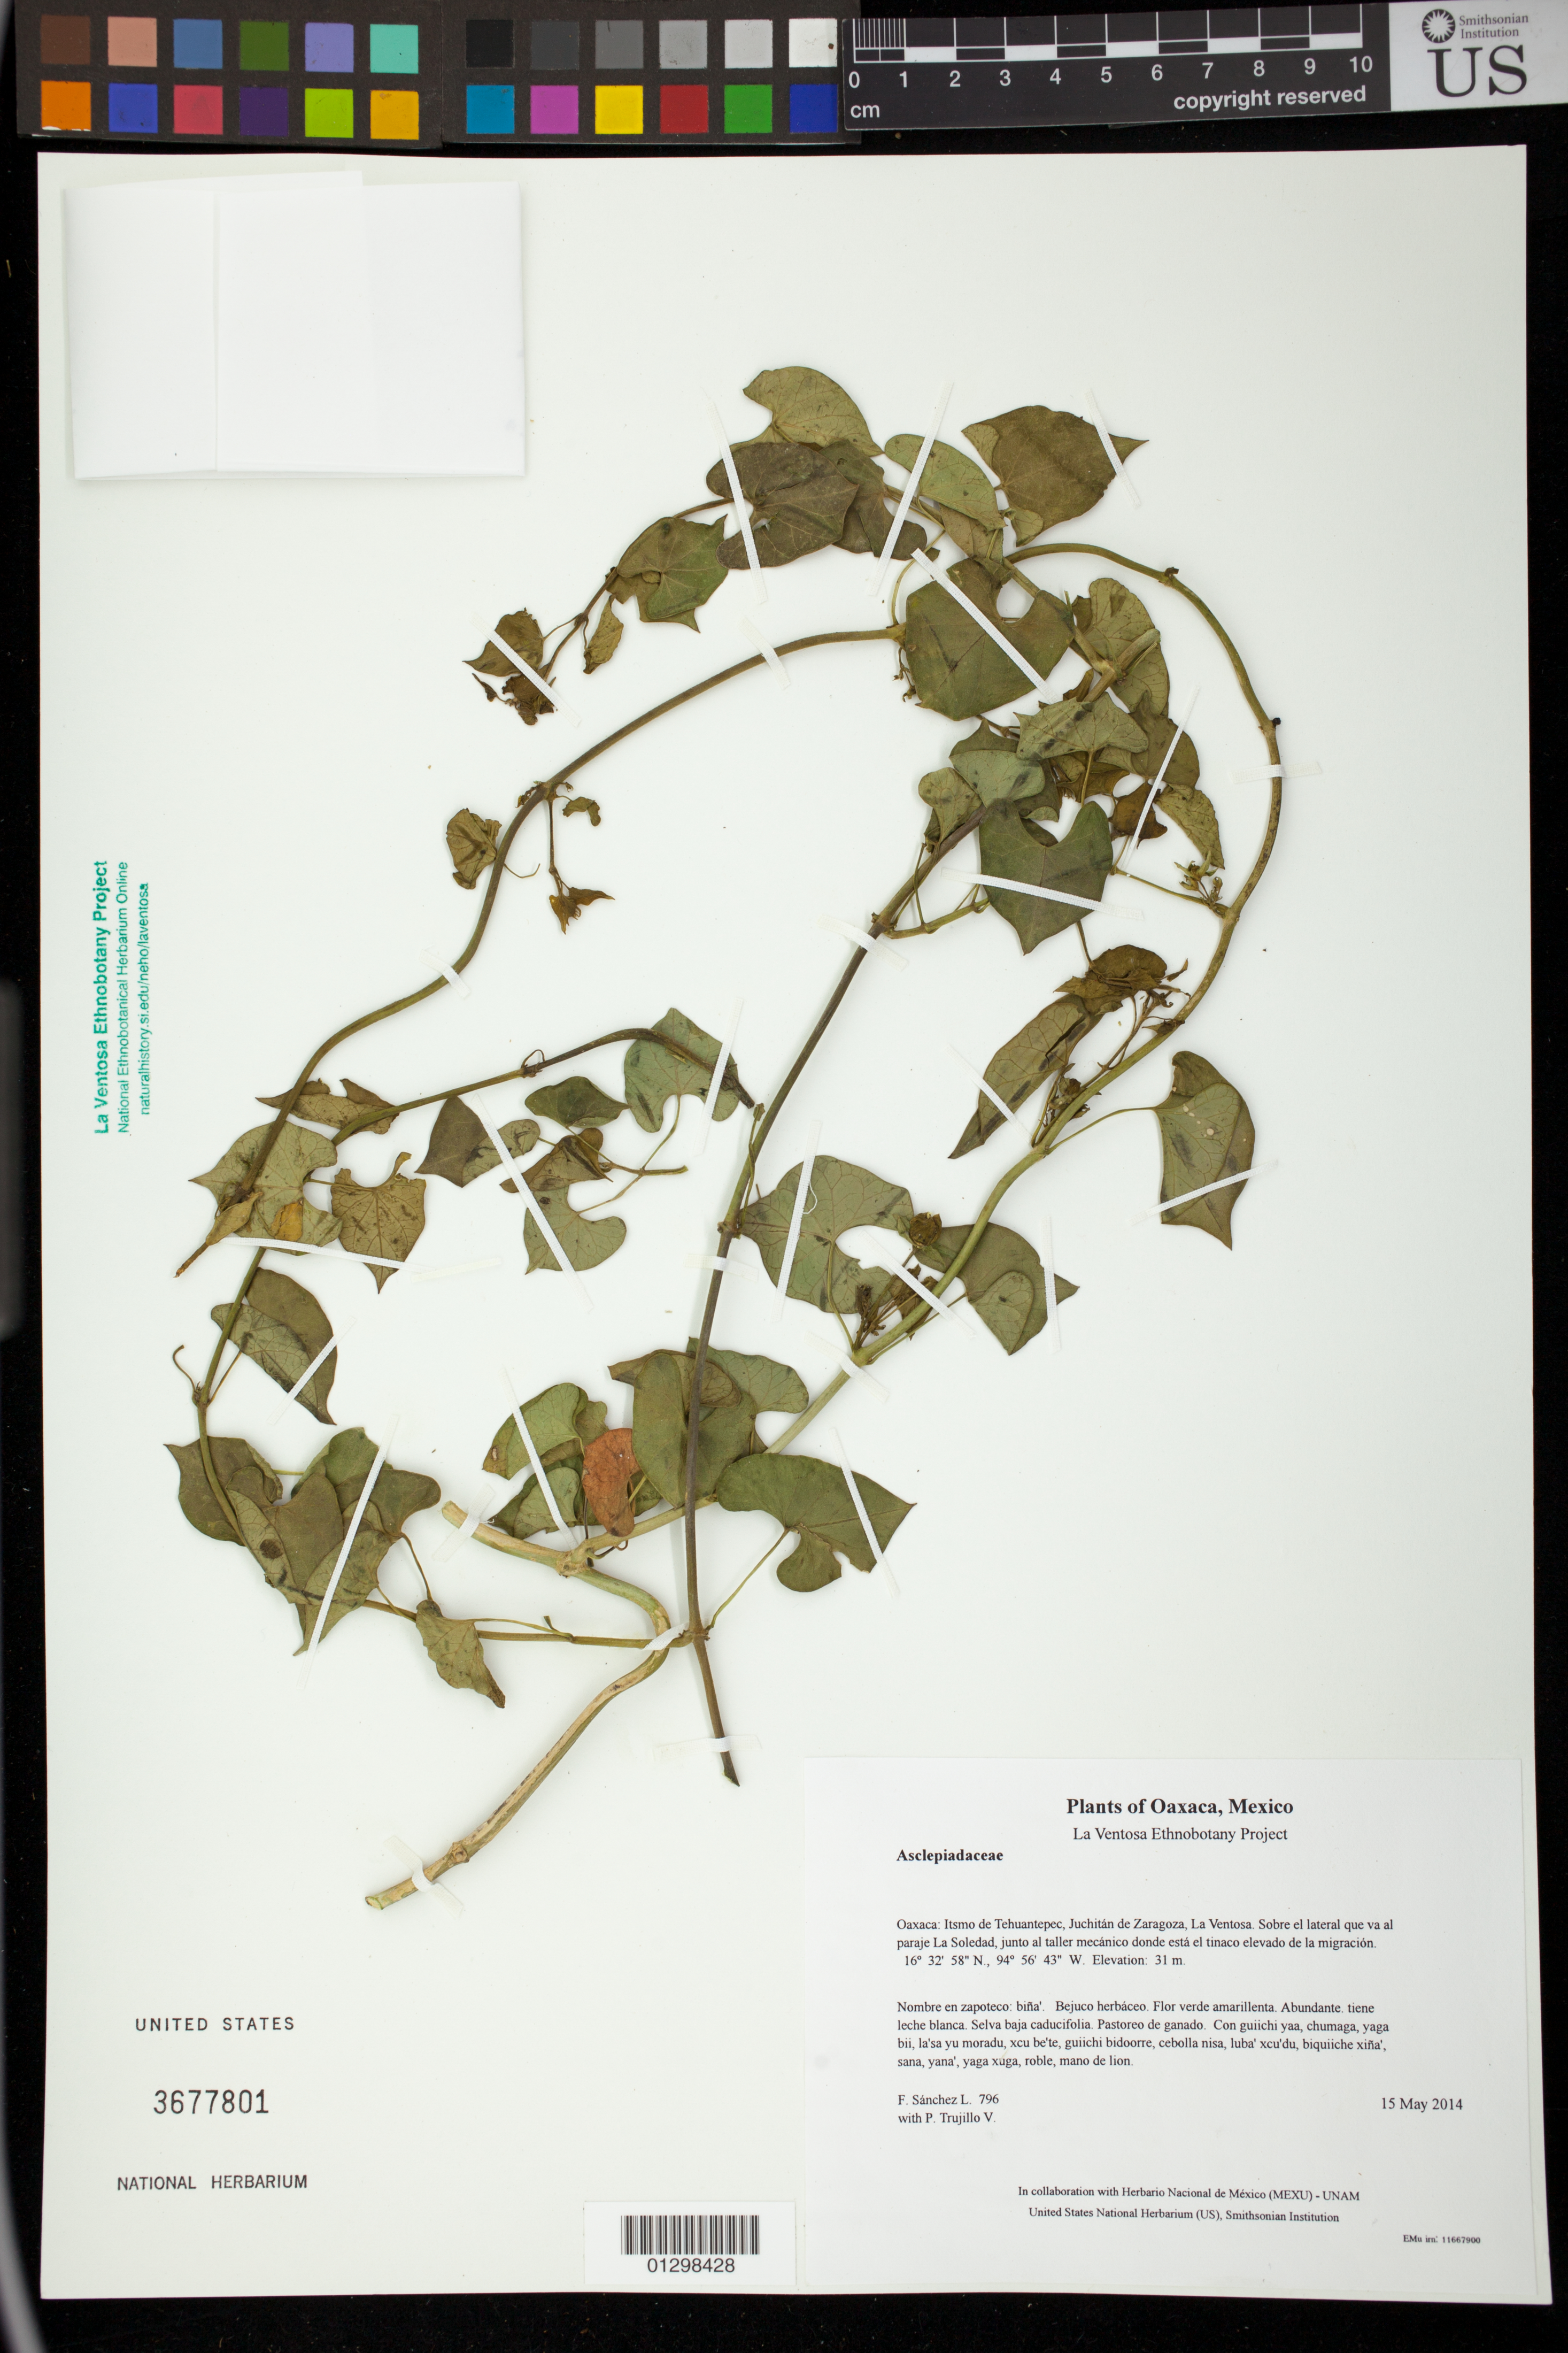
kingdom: Plantae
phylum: Tracheophyta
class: Magnoliopsida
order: Gentianales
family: Apocynaceae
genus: Gonolobus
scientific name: Gonolobus barbatus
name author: Kunth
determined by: Lozada, L.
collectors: F. Sánchez L. & P. Trujillo V.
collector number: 796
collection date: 2014-05-15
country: Mexico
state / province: Oaxaca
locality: Itsmo de Tehuantepec, Juchitán de Zaragoza, La Ventosa. Sobre el lateral que va al paraje La Soledad, junto al taller mecánico donde está el tinaco elevado de la migración.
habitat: Selva baja caducifolia. Pastoreo de ganado.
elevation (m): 31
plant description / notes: JEBOT, MEXU, SERO, US; Luba'. Guie' naga' naguchi ga. Stale.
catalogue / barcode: US 3677801